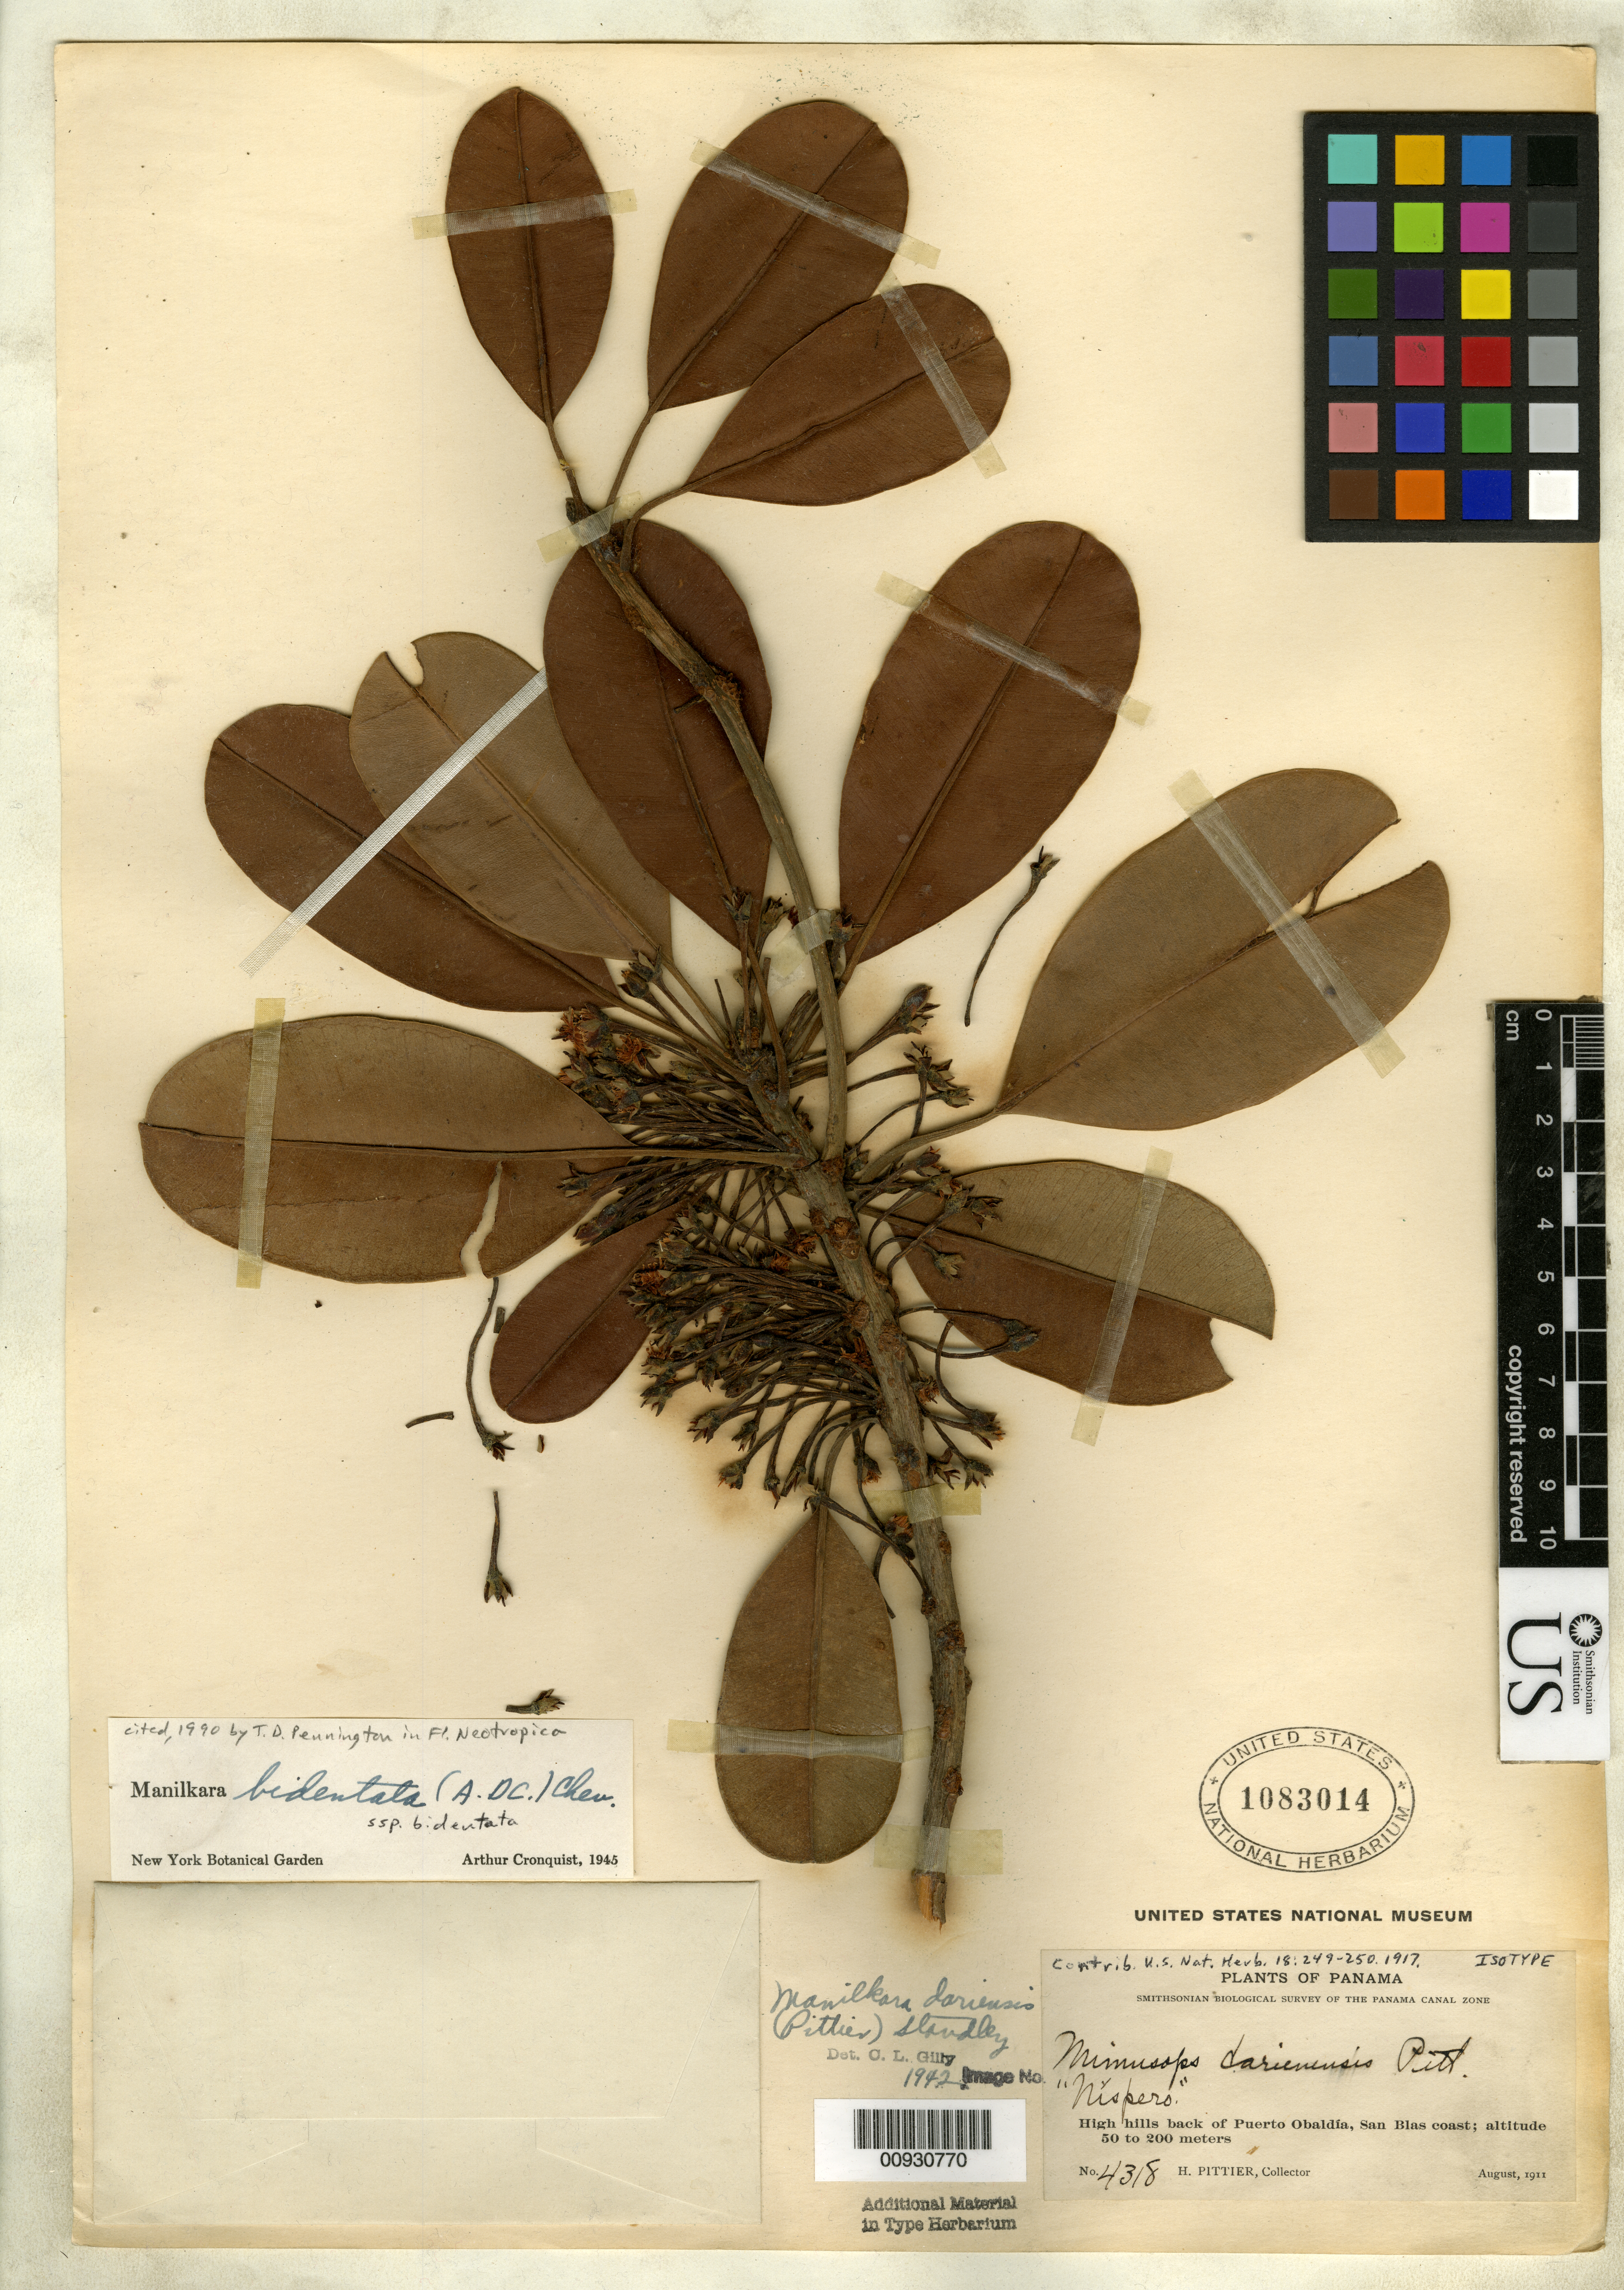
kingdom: Plantae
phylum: Tracheophyta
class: Magnoliopsida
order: Ericales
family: Sapotaceae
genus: Mimusops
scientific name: Mimusops darienensis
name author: Pittier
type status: Isotype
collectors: H. F. Pittier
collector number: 4318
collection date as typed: Aug 1911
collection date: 1911-08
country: Panama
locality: Puerto Obaldía, San Blas Coast.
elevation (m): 50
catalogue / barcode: US 1083014